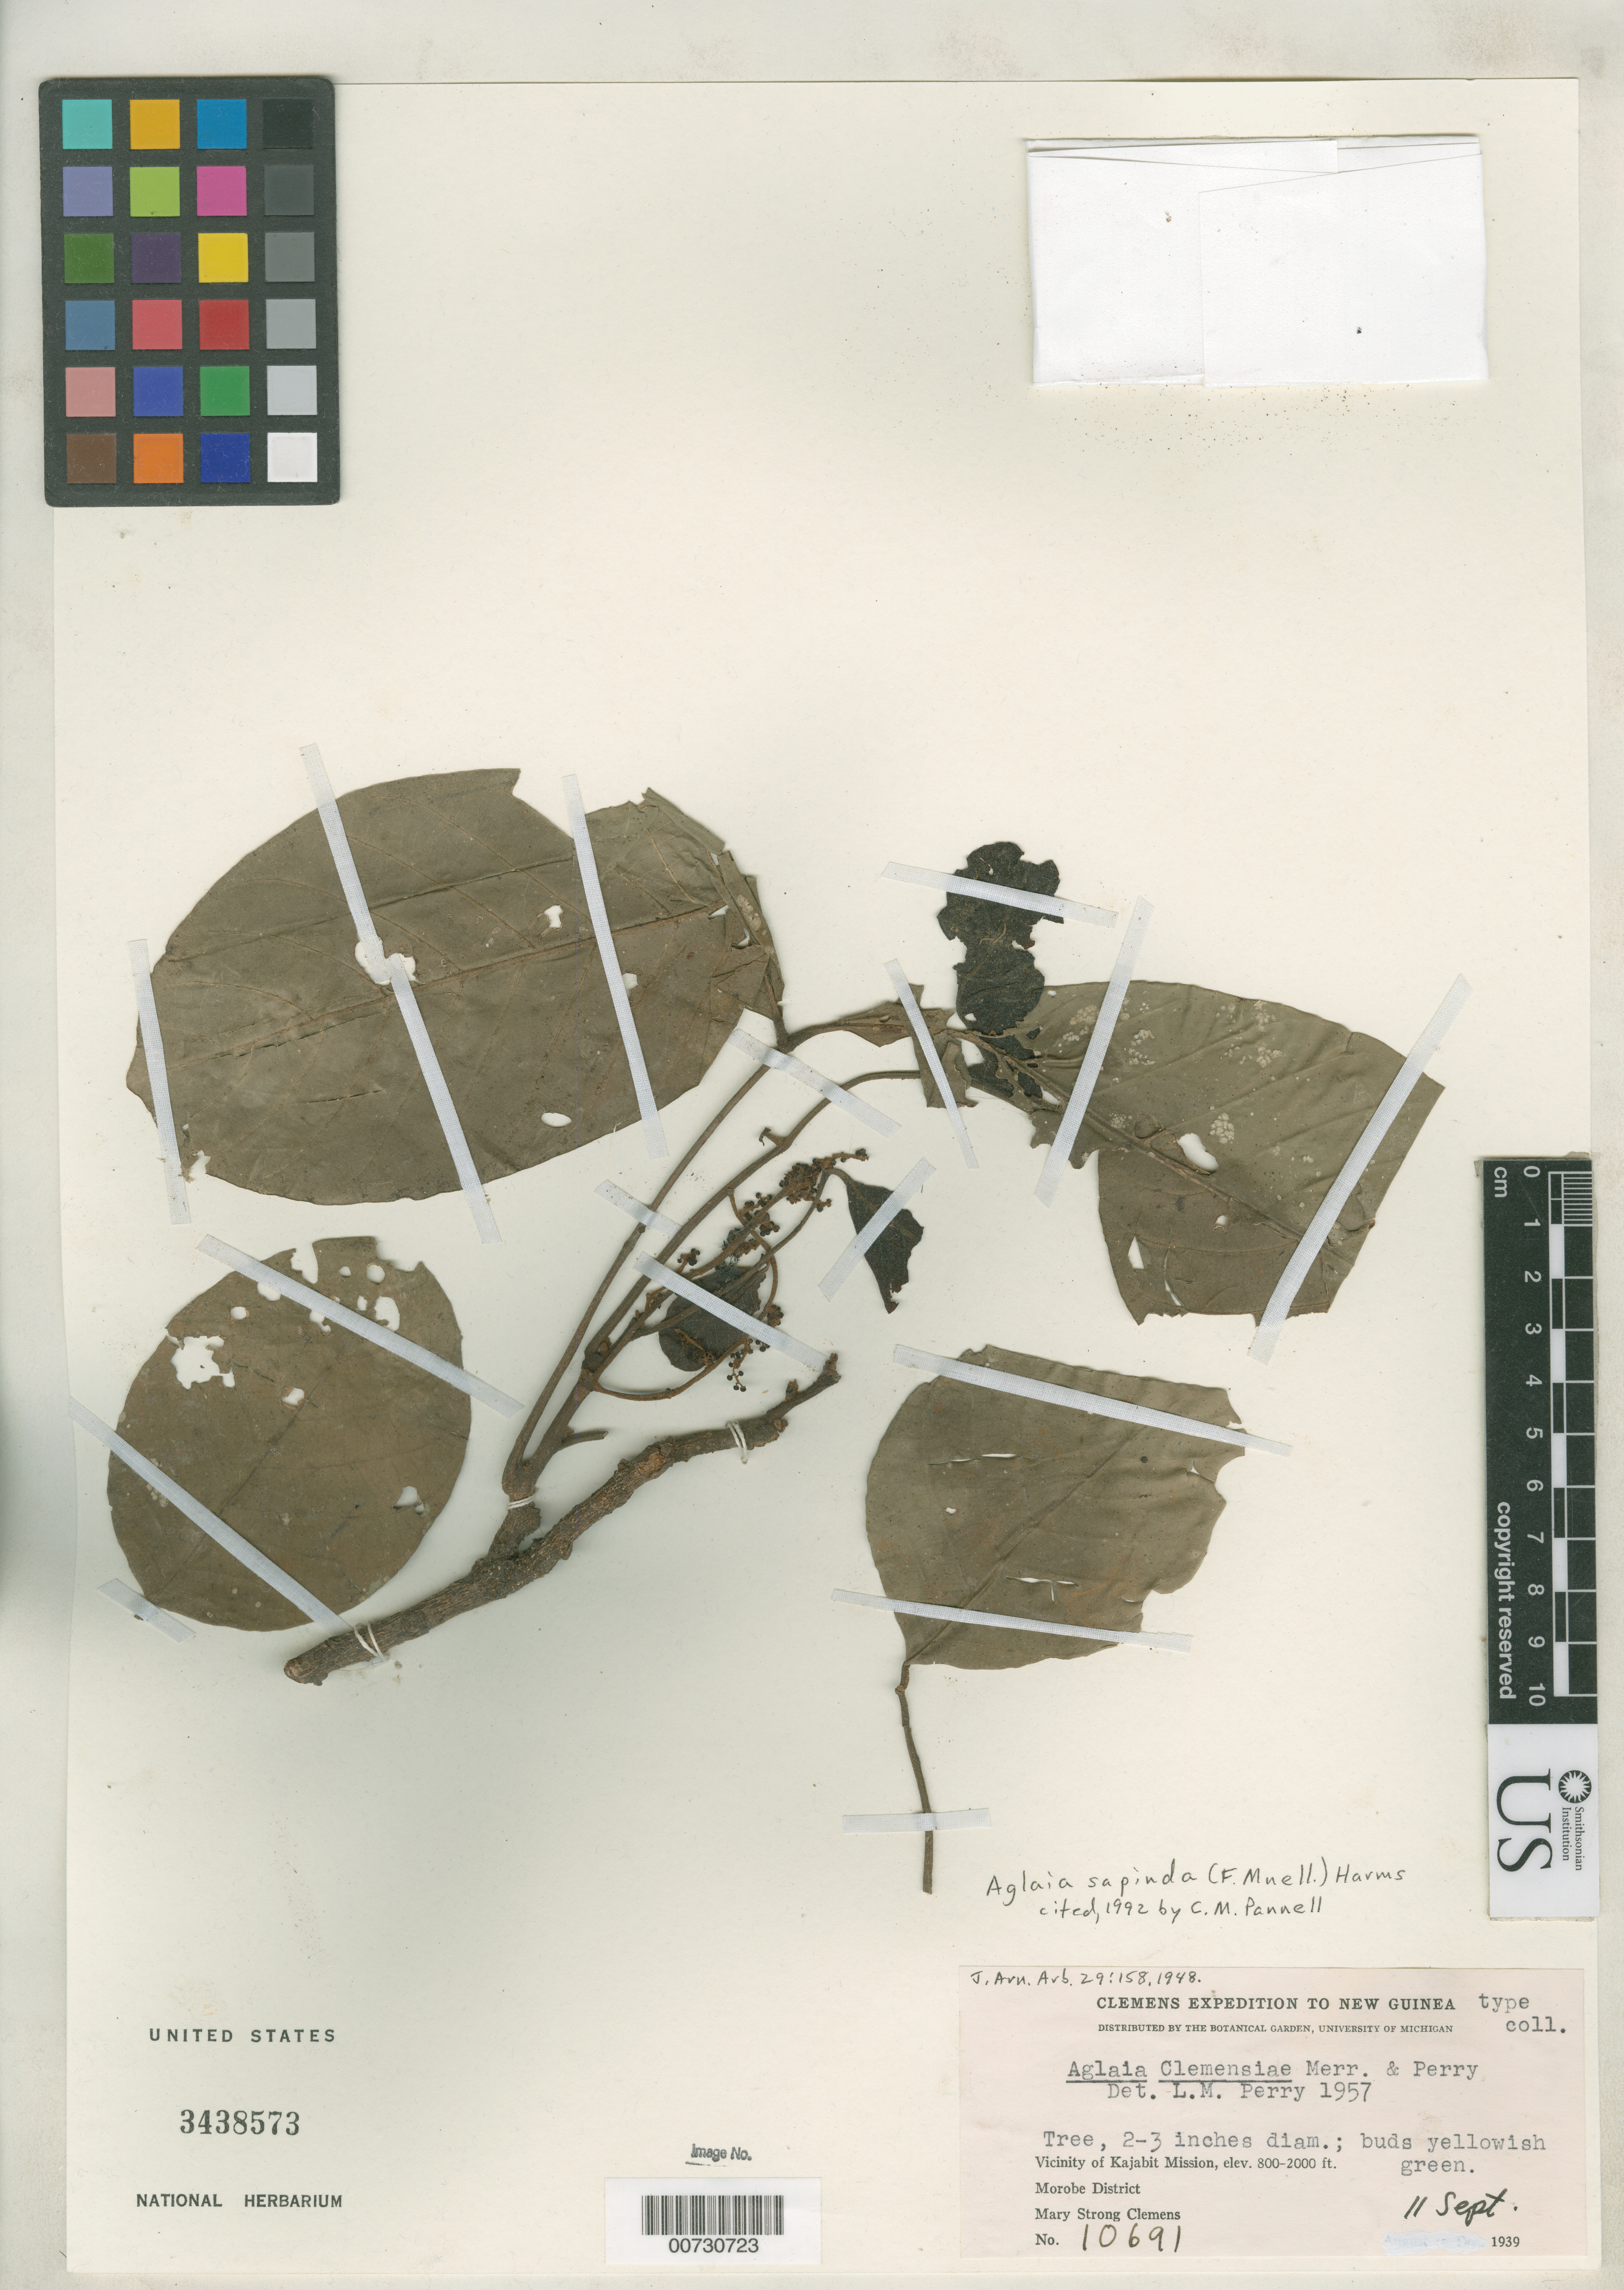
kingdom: Plantae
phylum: Tracheophyta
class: Magnoliopsida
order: Sapindales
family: Meliaceae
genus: Aglaia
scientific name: Aglaia clemensiae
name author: Merr. & L.M. Perry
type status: Isotype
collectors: M. S. Clemens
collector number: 10691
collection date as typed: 11 Sep 1939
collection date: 1939-09-11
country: Papua New Guinea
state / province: Morobe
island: New Guinea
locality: Vicinity of Kajabit Mission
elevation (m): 244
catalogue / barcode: US 3438573